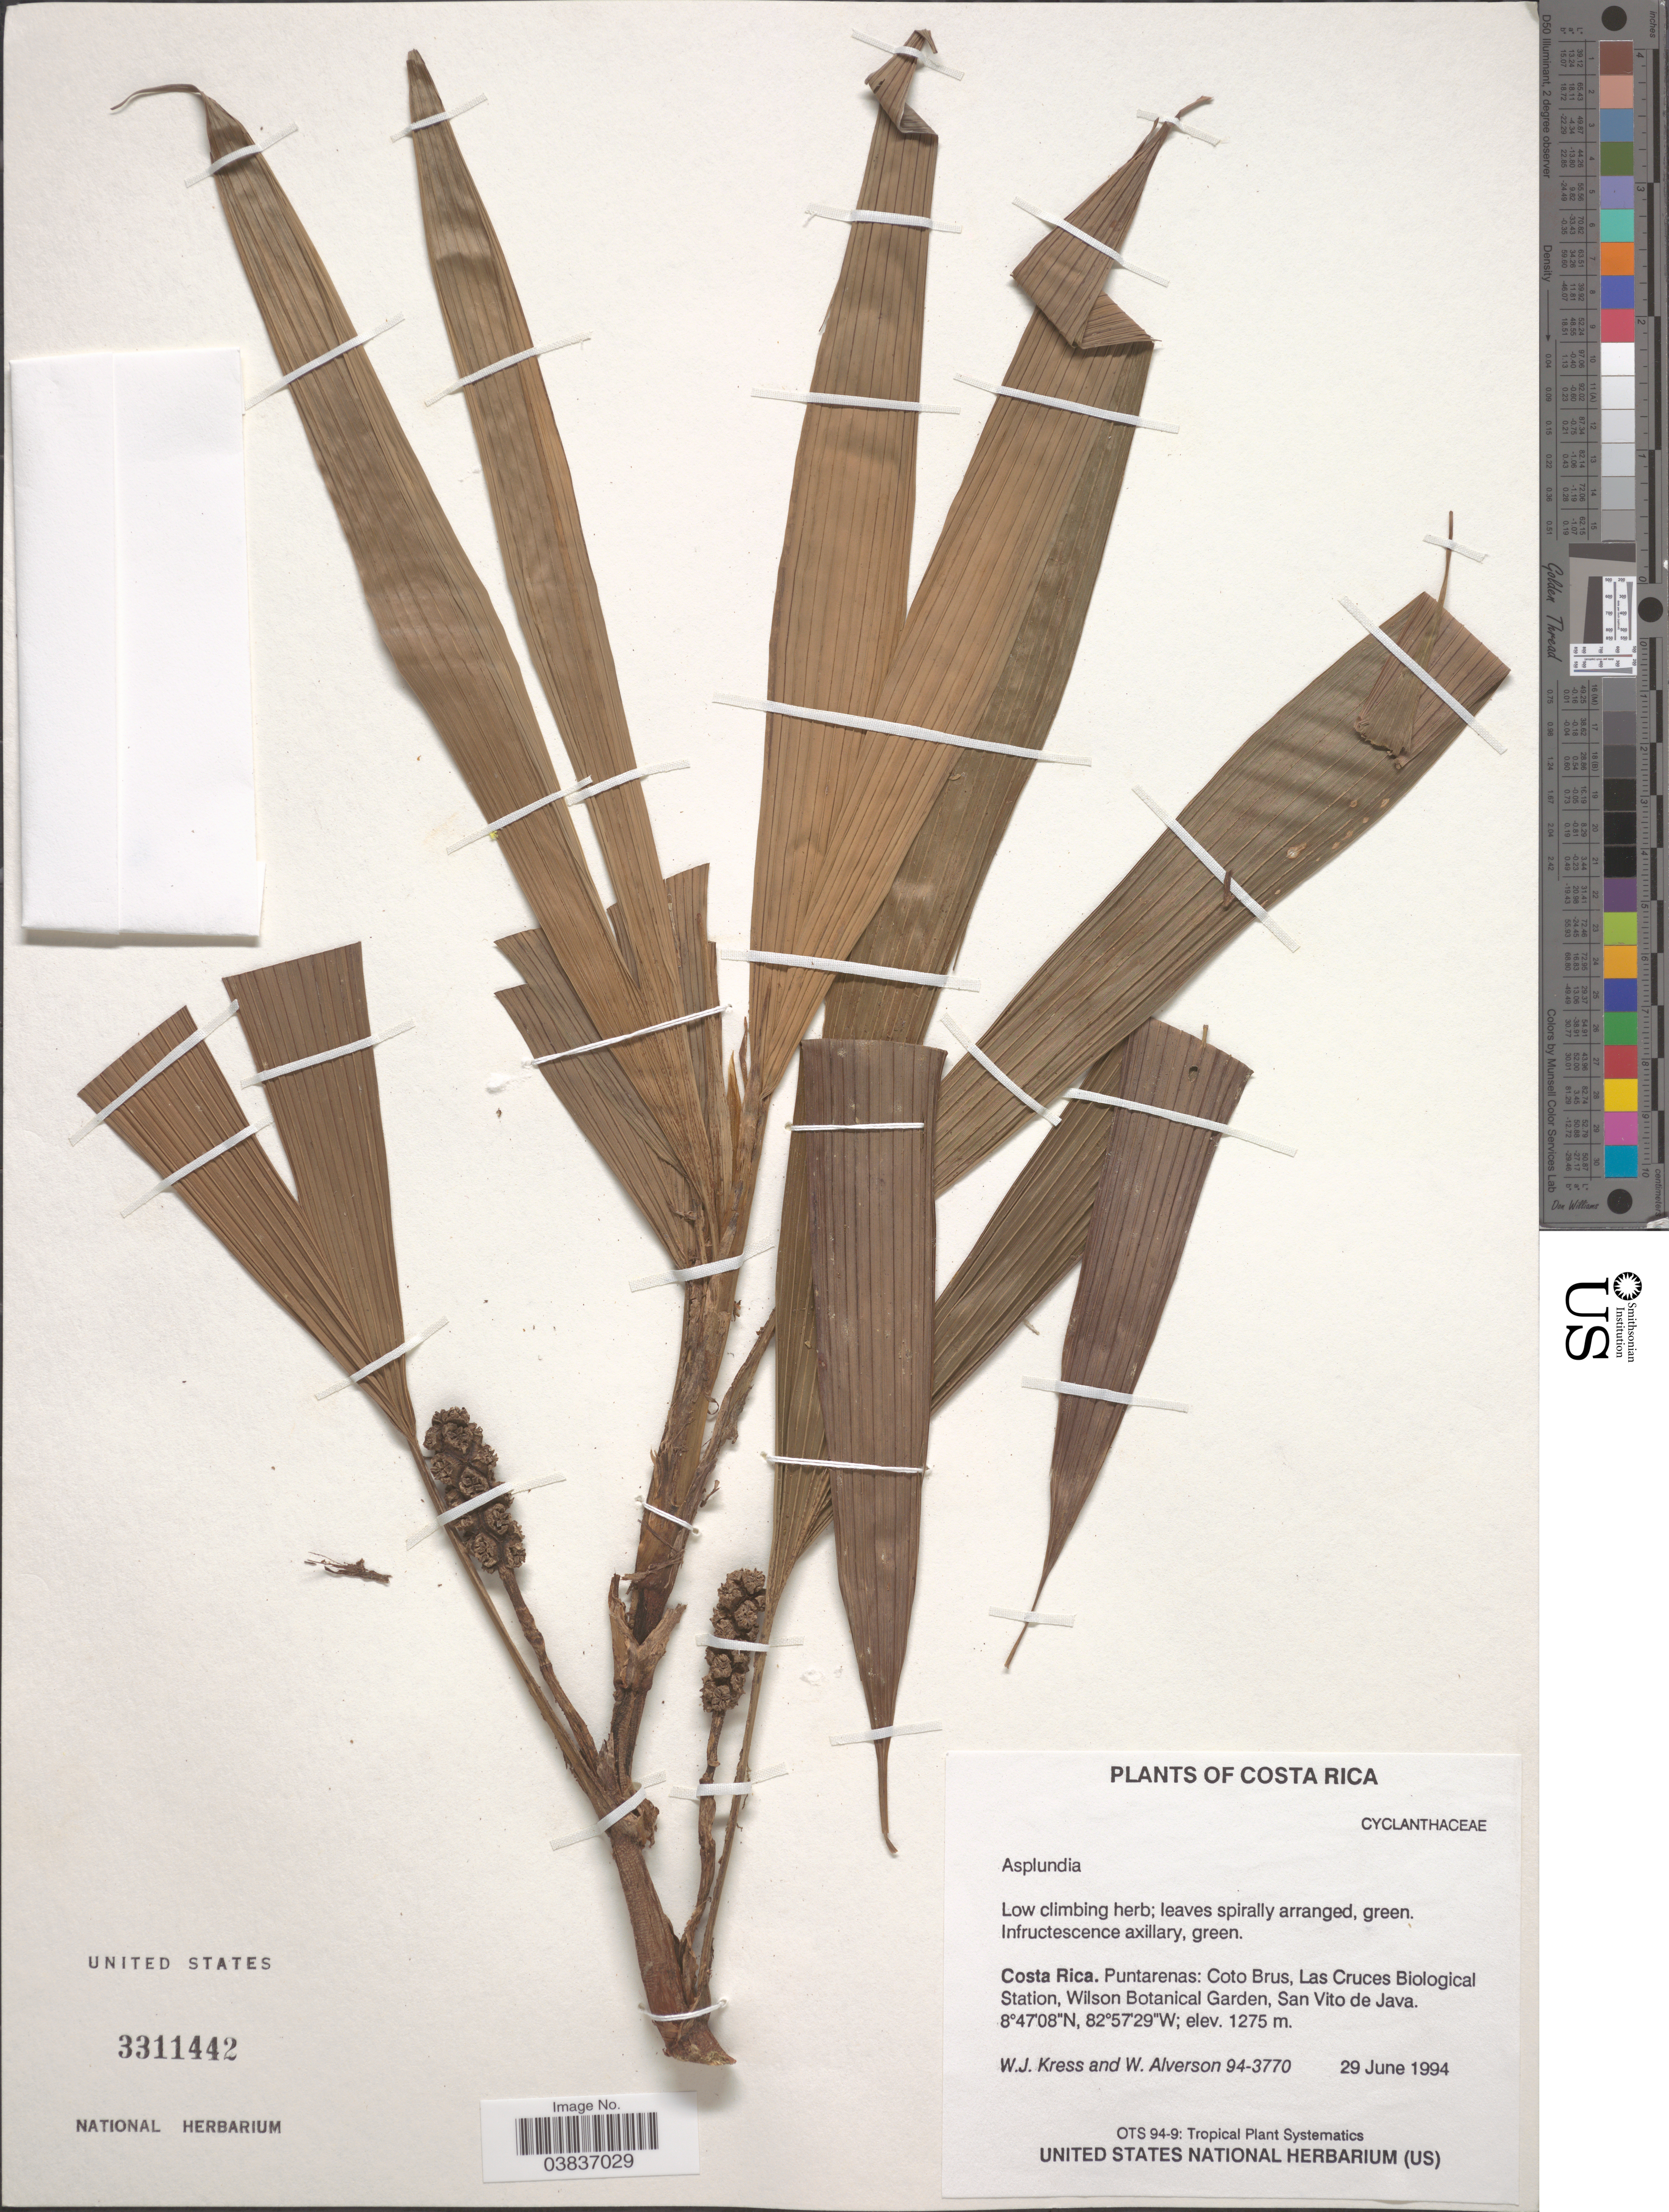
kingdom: Plantae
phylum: Tracheophyta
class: Liliopsida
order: Pandanales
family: Cyclanthaceae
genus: Asplundia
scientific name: Asplundia sp.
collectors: W. J. Kress & W. S. Alverson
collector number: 94-3770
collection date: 1994-06-29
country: Costa Rica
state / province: Puntarenas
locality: Coto Brus, Las Cruces Biological Station, Wilson Botanical Garden, San Vito de Java.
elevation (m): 1275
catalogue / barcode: US 3311442